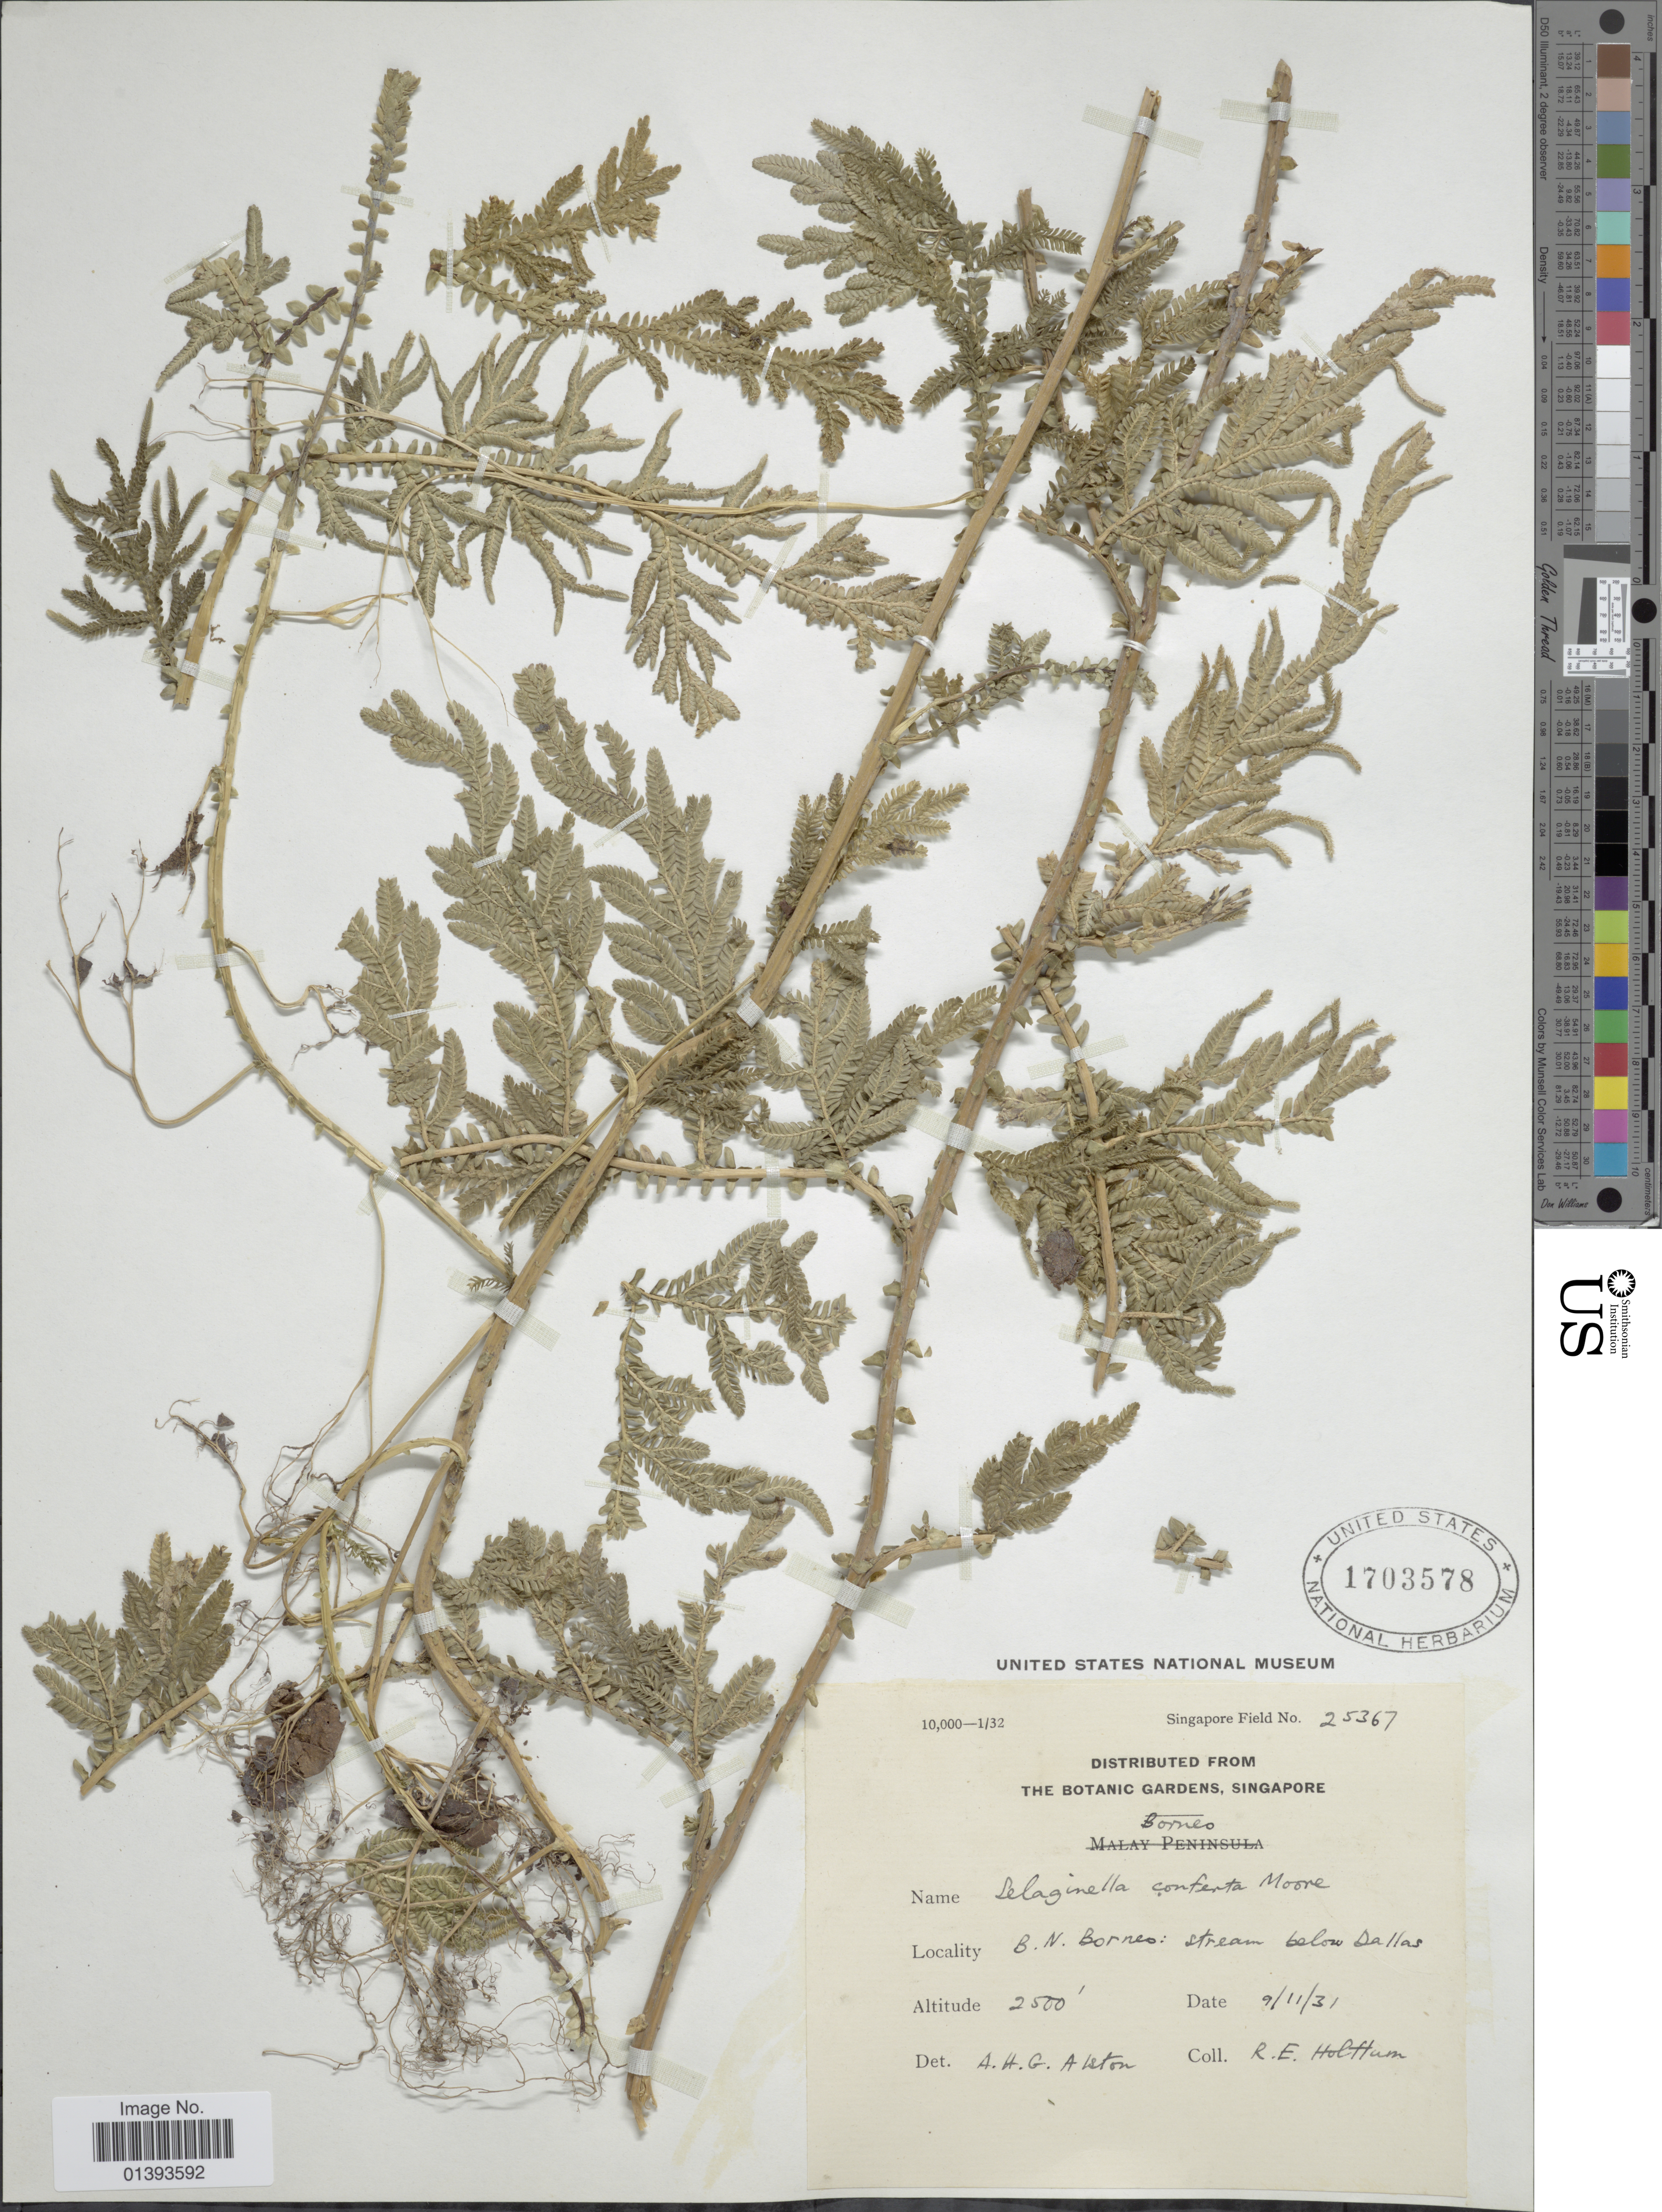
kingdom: Plantae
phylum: Tracheophyta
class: Lycopodiopsida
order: Selaginellales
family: Selaginellaceae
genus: Selaginella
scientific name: Selaginella conferta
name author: Baker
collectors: R. E. Holttum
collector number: Singapore Field 25367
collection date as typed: Transcribed d/m/y: 9/11/31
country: Malaysia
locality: Borneo, B.N. Borneo: stream below Dallas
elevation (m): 762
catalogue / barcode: US 1703578